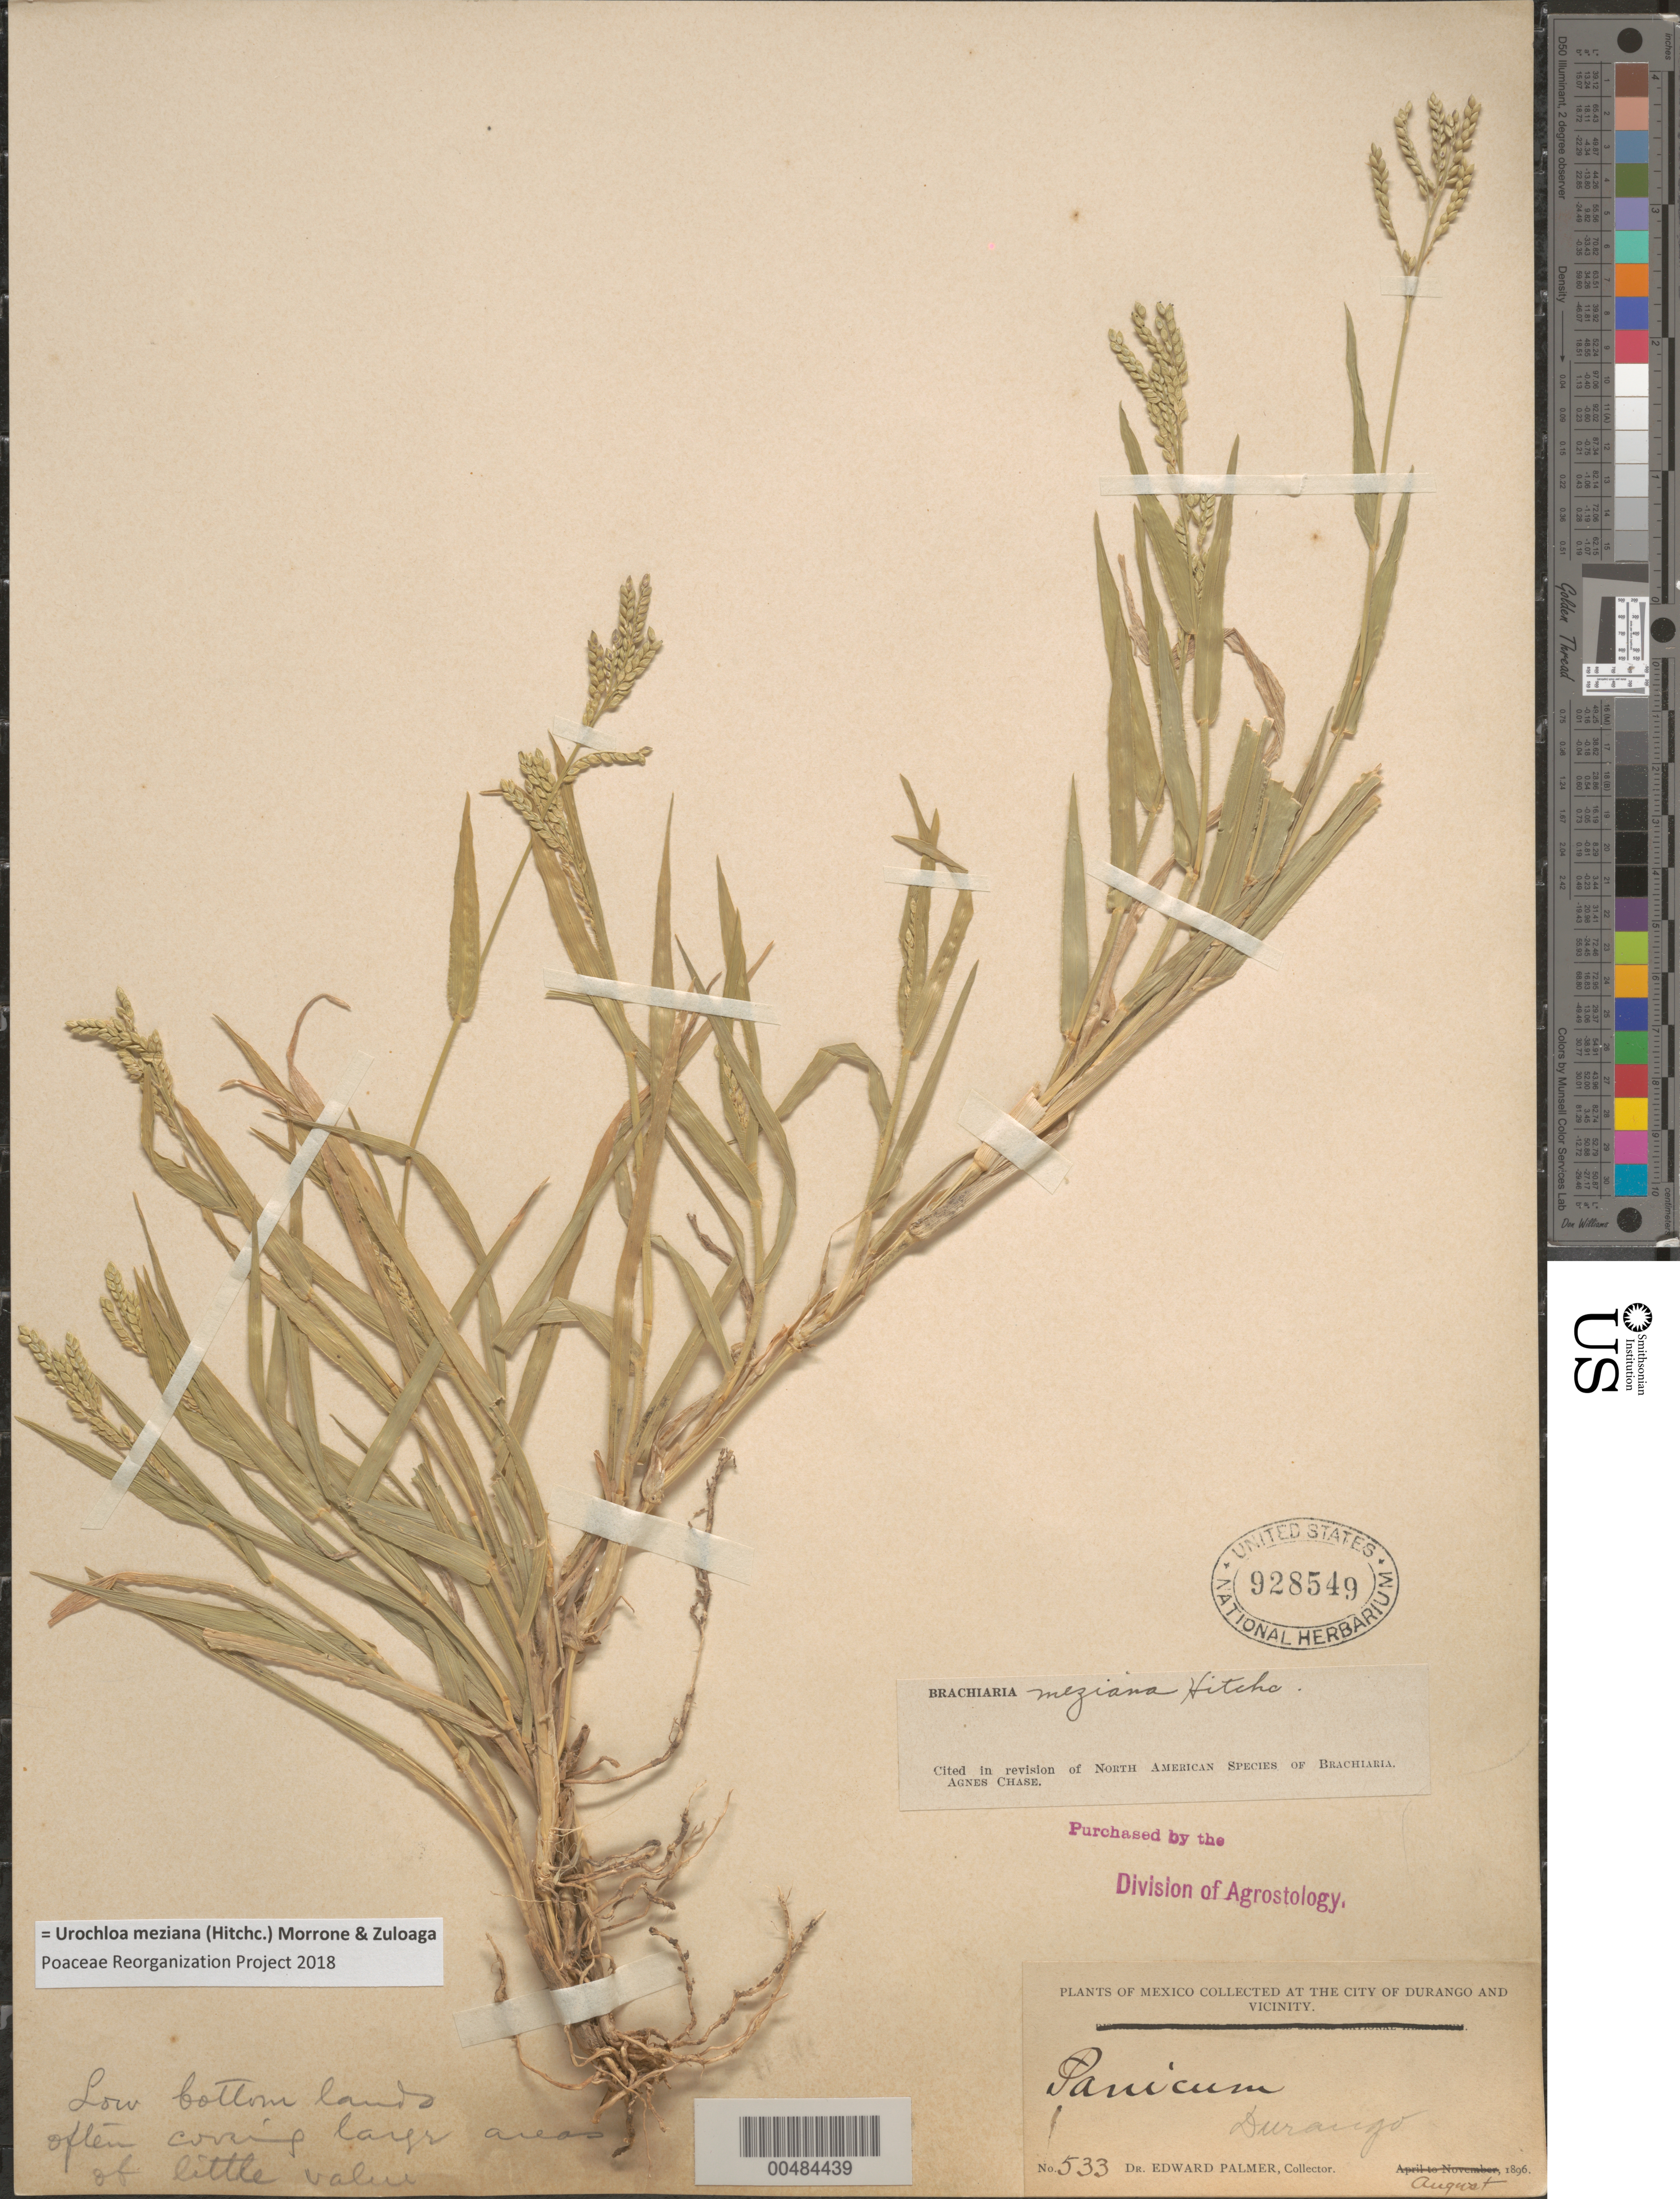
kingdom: Plantae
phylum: Tracheophyta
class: Liliopsida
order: Poales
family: Poaceae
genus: Brachiaria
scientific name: Brachiaria meziana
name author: Hitchc.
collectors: E. Palmer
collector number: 533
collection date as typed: Aug 1896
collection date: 1896-08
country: Mexico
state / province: Durango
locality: At the city of Durango and vicinity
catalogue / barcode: US 928549